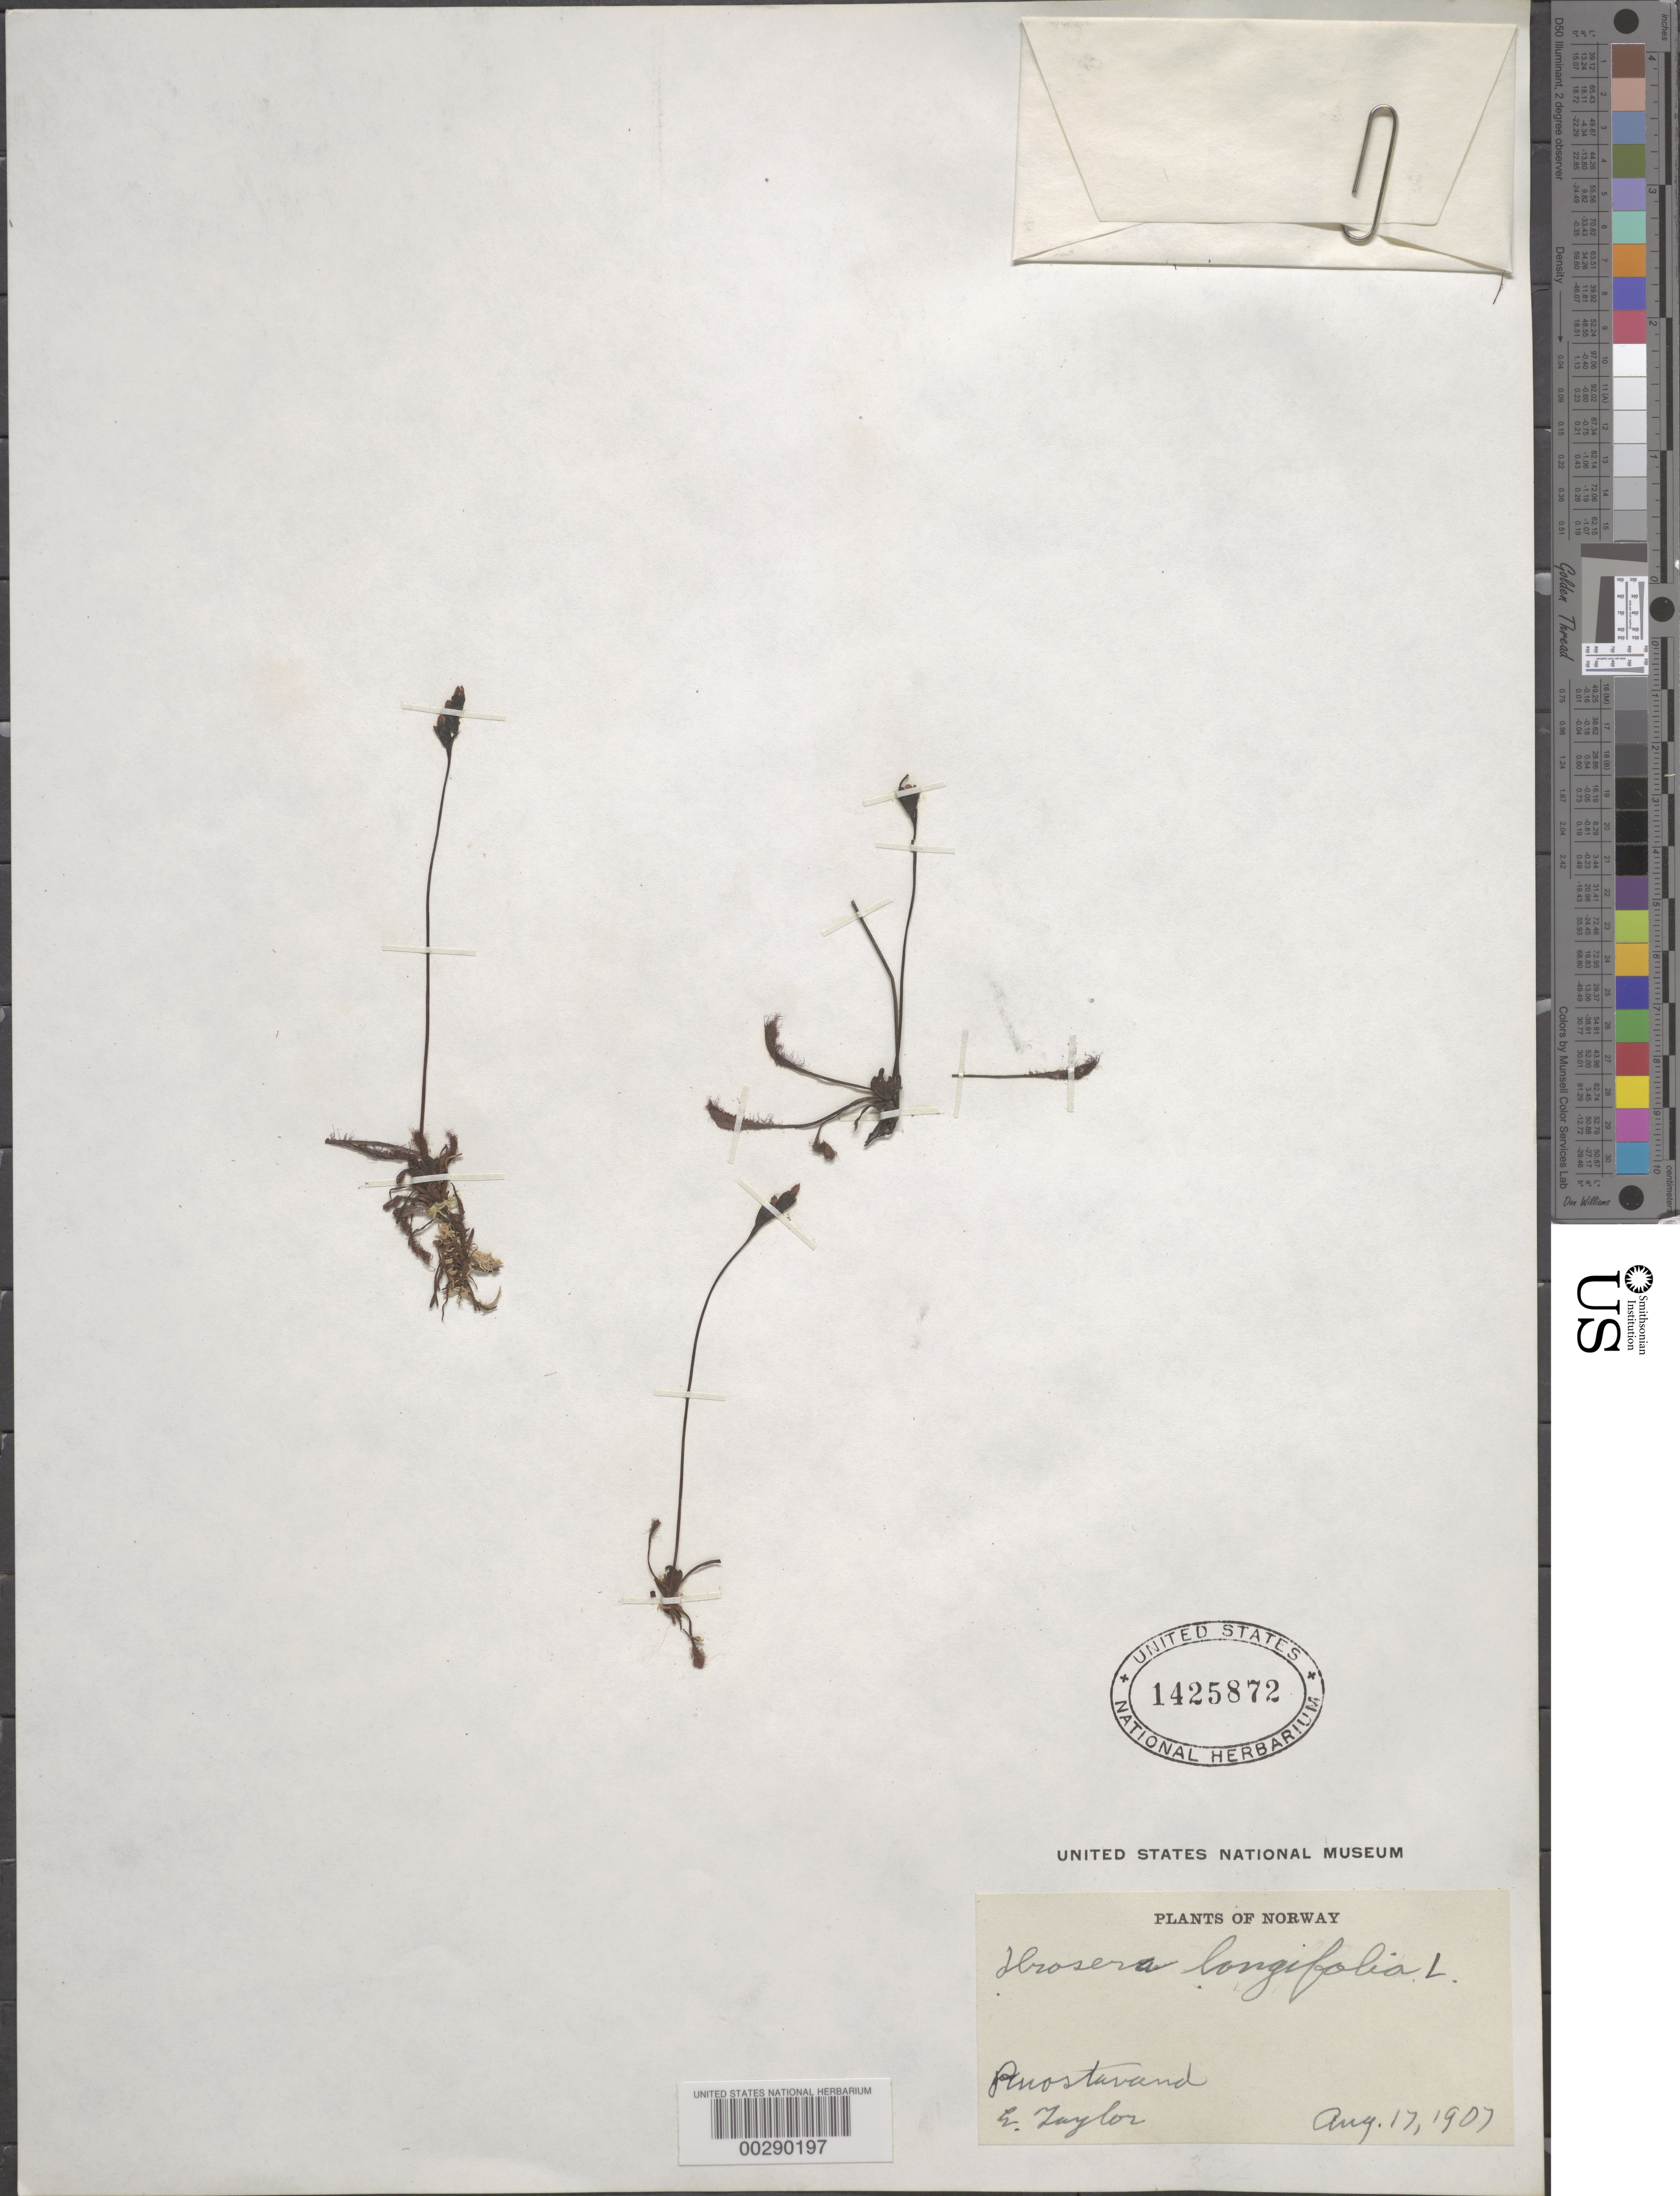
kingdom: Plantae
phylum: Tracheophyta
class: Magnoliopsida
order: Caryophyllales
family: Droseraceae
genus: Drosera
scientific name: Drosera anglica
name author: Huds.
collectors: E. L. Taylor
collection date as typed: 17 Aug 1907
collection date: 1907-08-17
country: Norway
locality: Pinostavand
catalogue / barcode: US 1425872